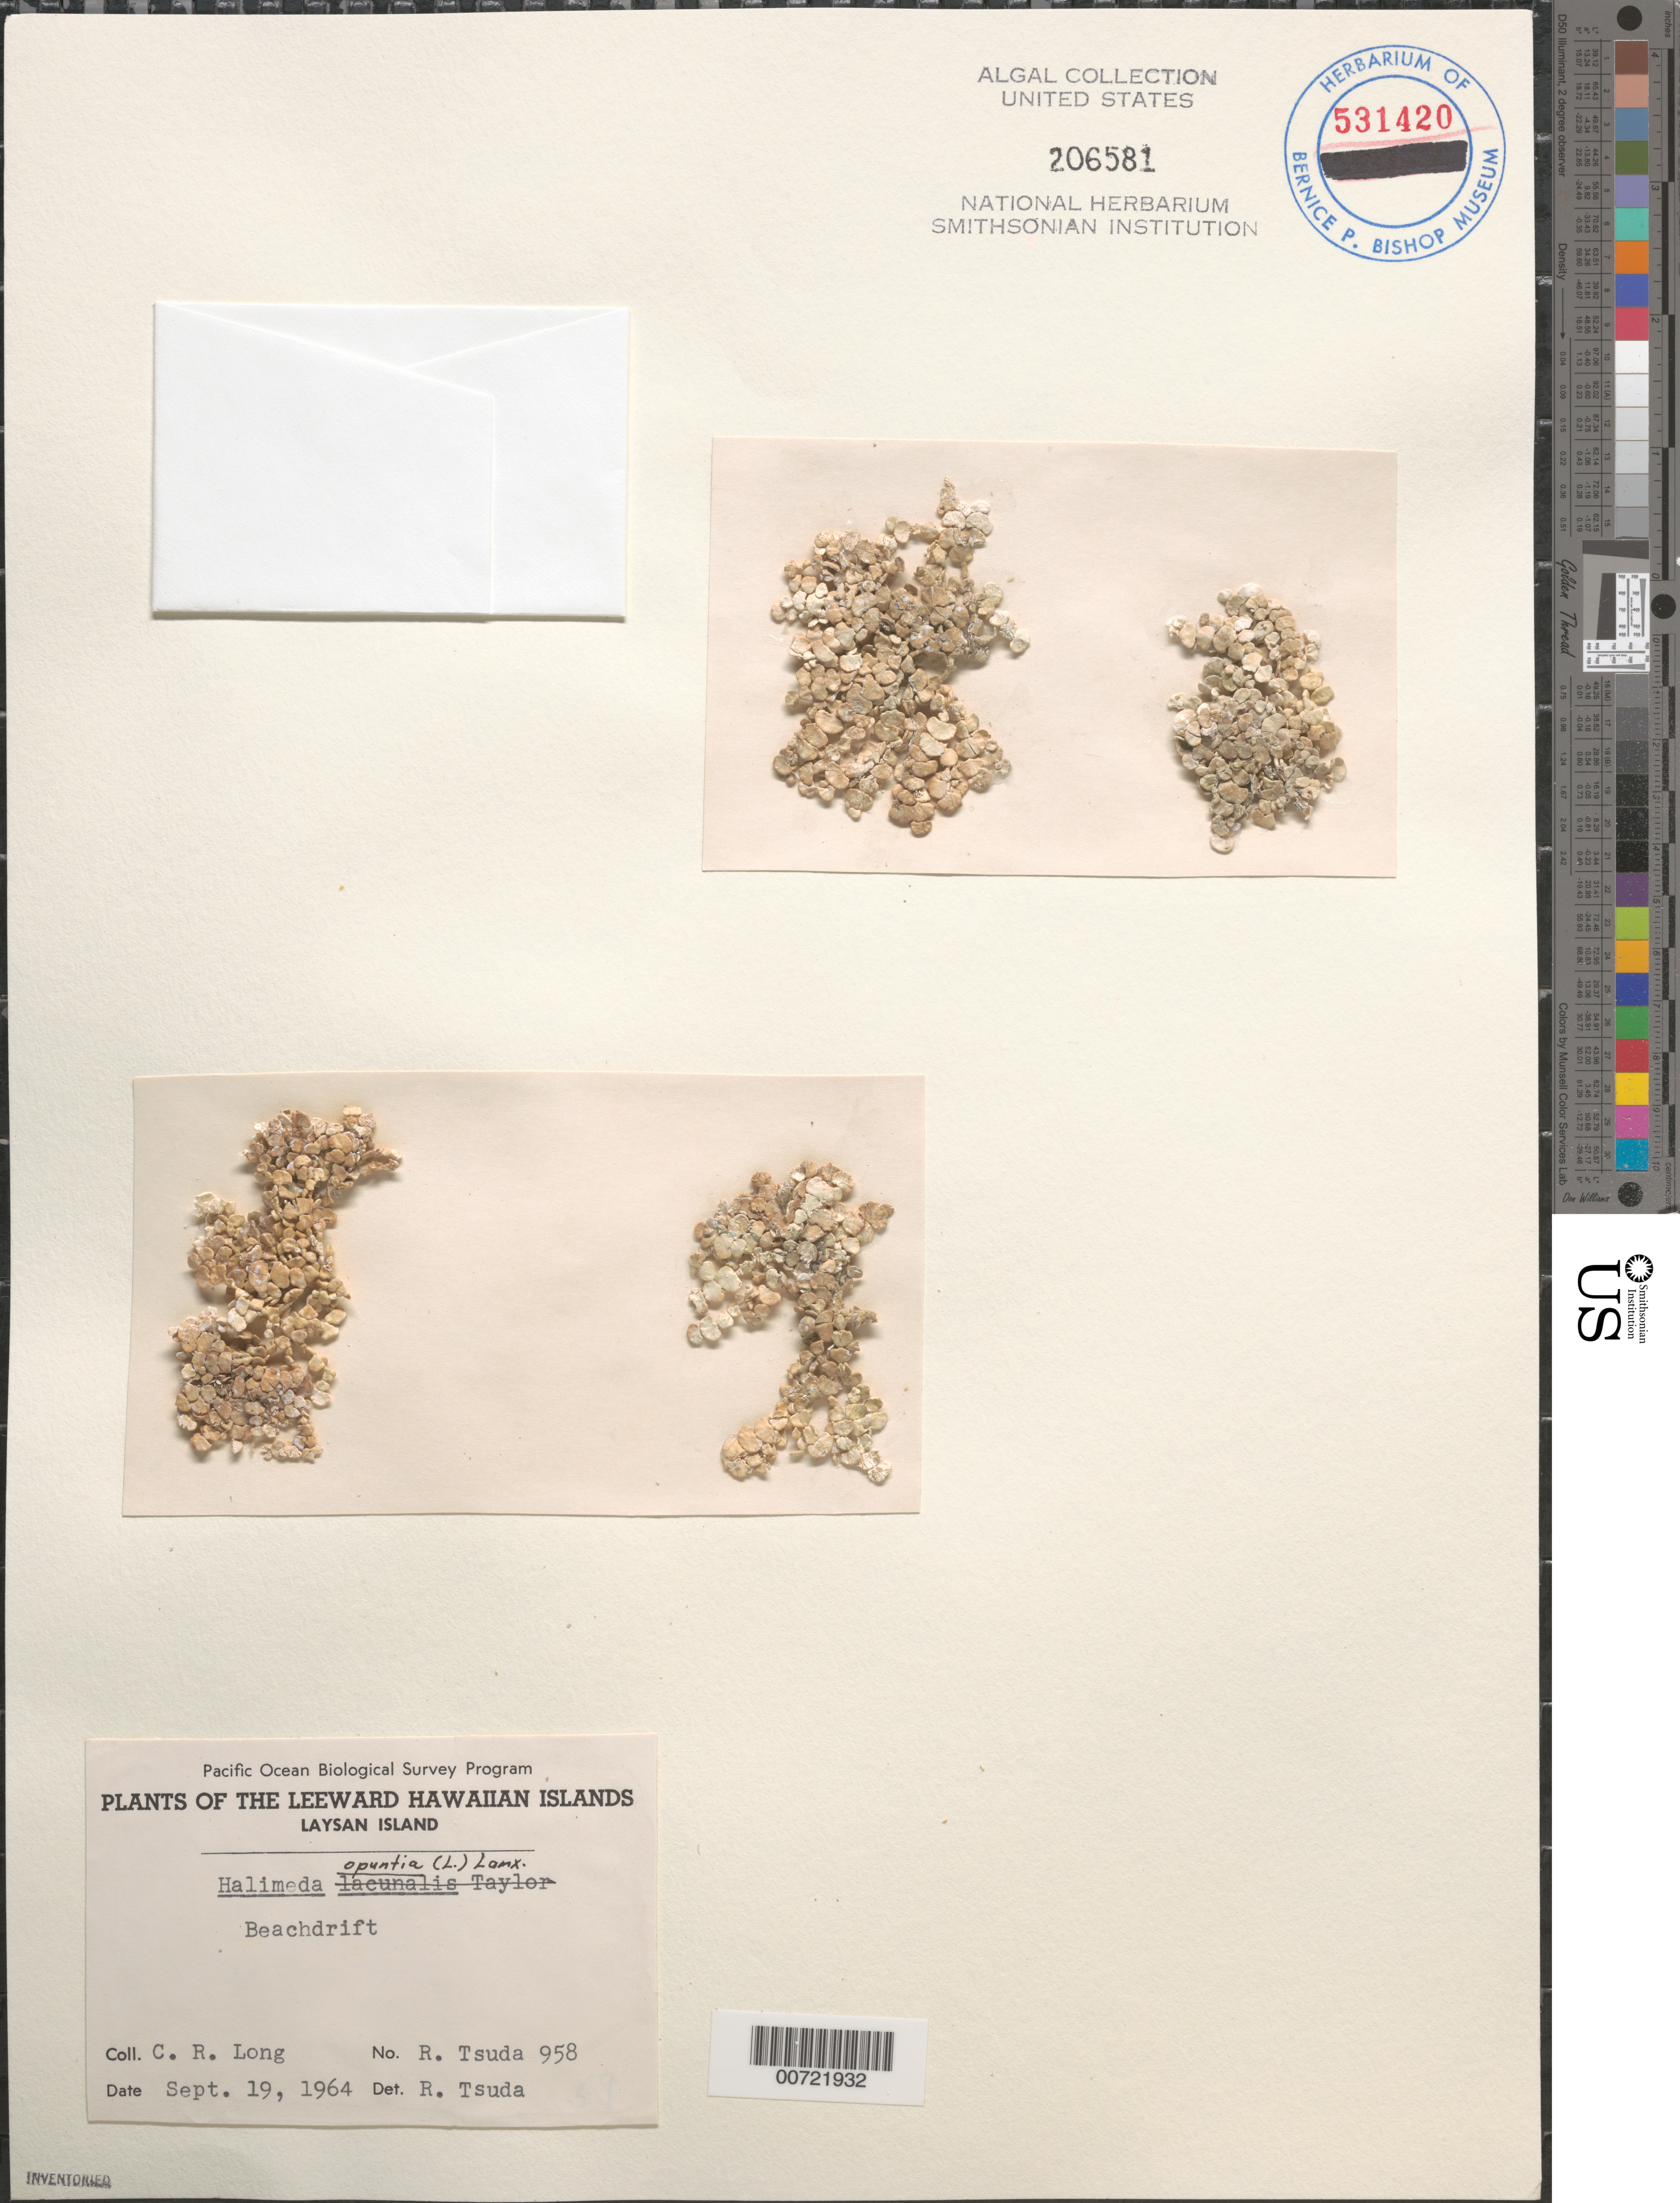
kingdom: Plantae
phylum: Chlorophyta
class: Ulvophyceae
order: Bryopsidales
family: Halimedaceae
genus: Halimeda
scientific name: Halimeda opuntia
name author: (L.) J.V.Lamouroux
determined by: Tsuda, R. T.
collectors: C. Long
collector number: RT 958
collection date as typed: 19 Sep 1964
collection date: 1964-09-19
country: United States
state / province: Hawaii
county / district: Honolulu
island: Laysan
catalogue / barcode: US 206581